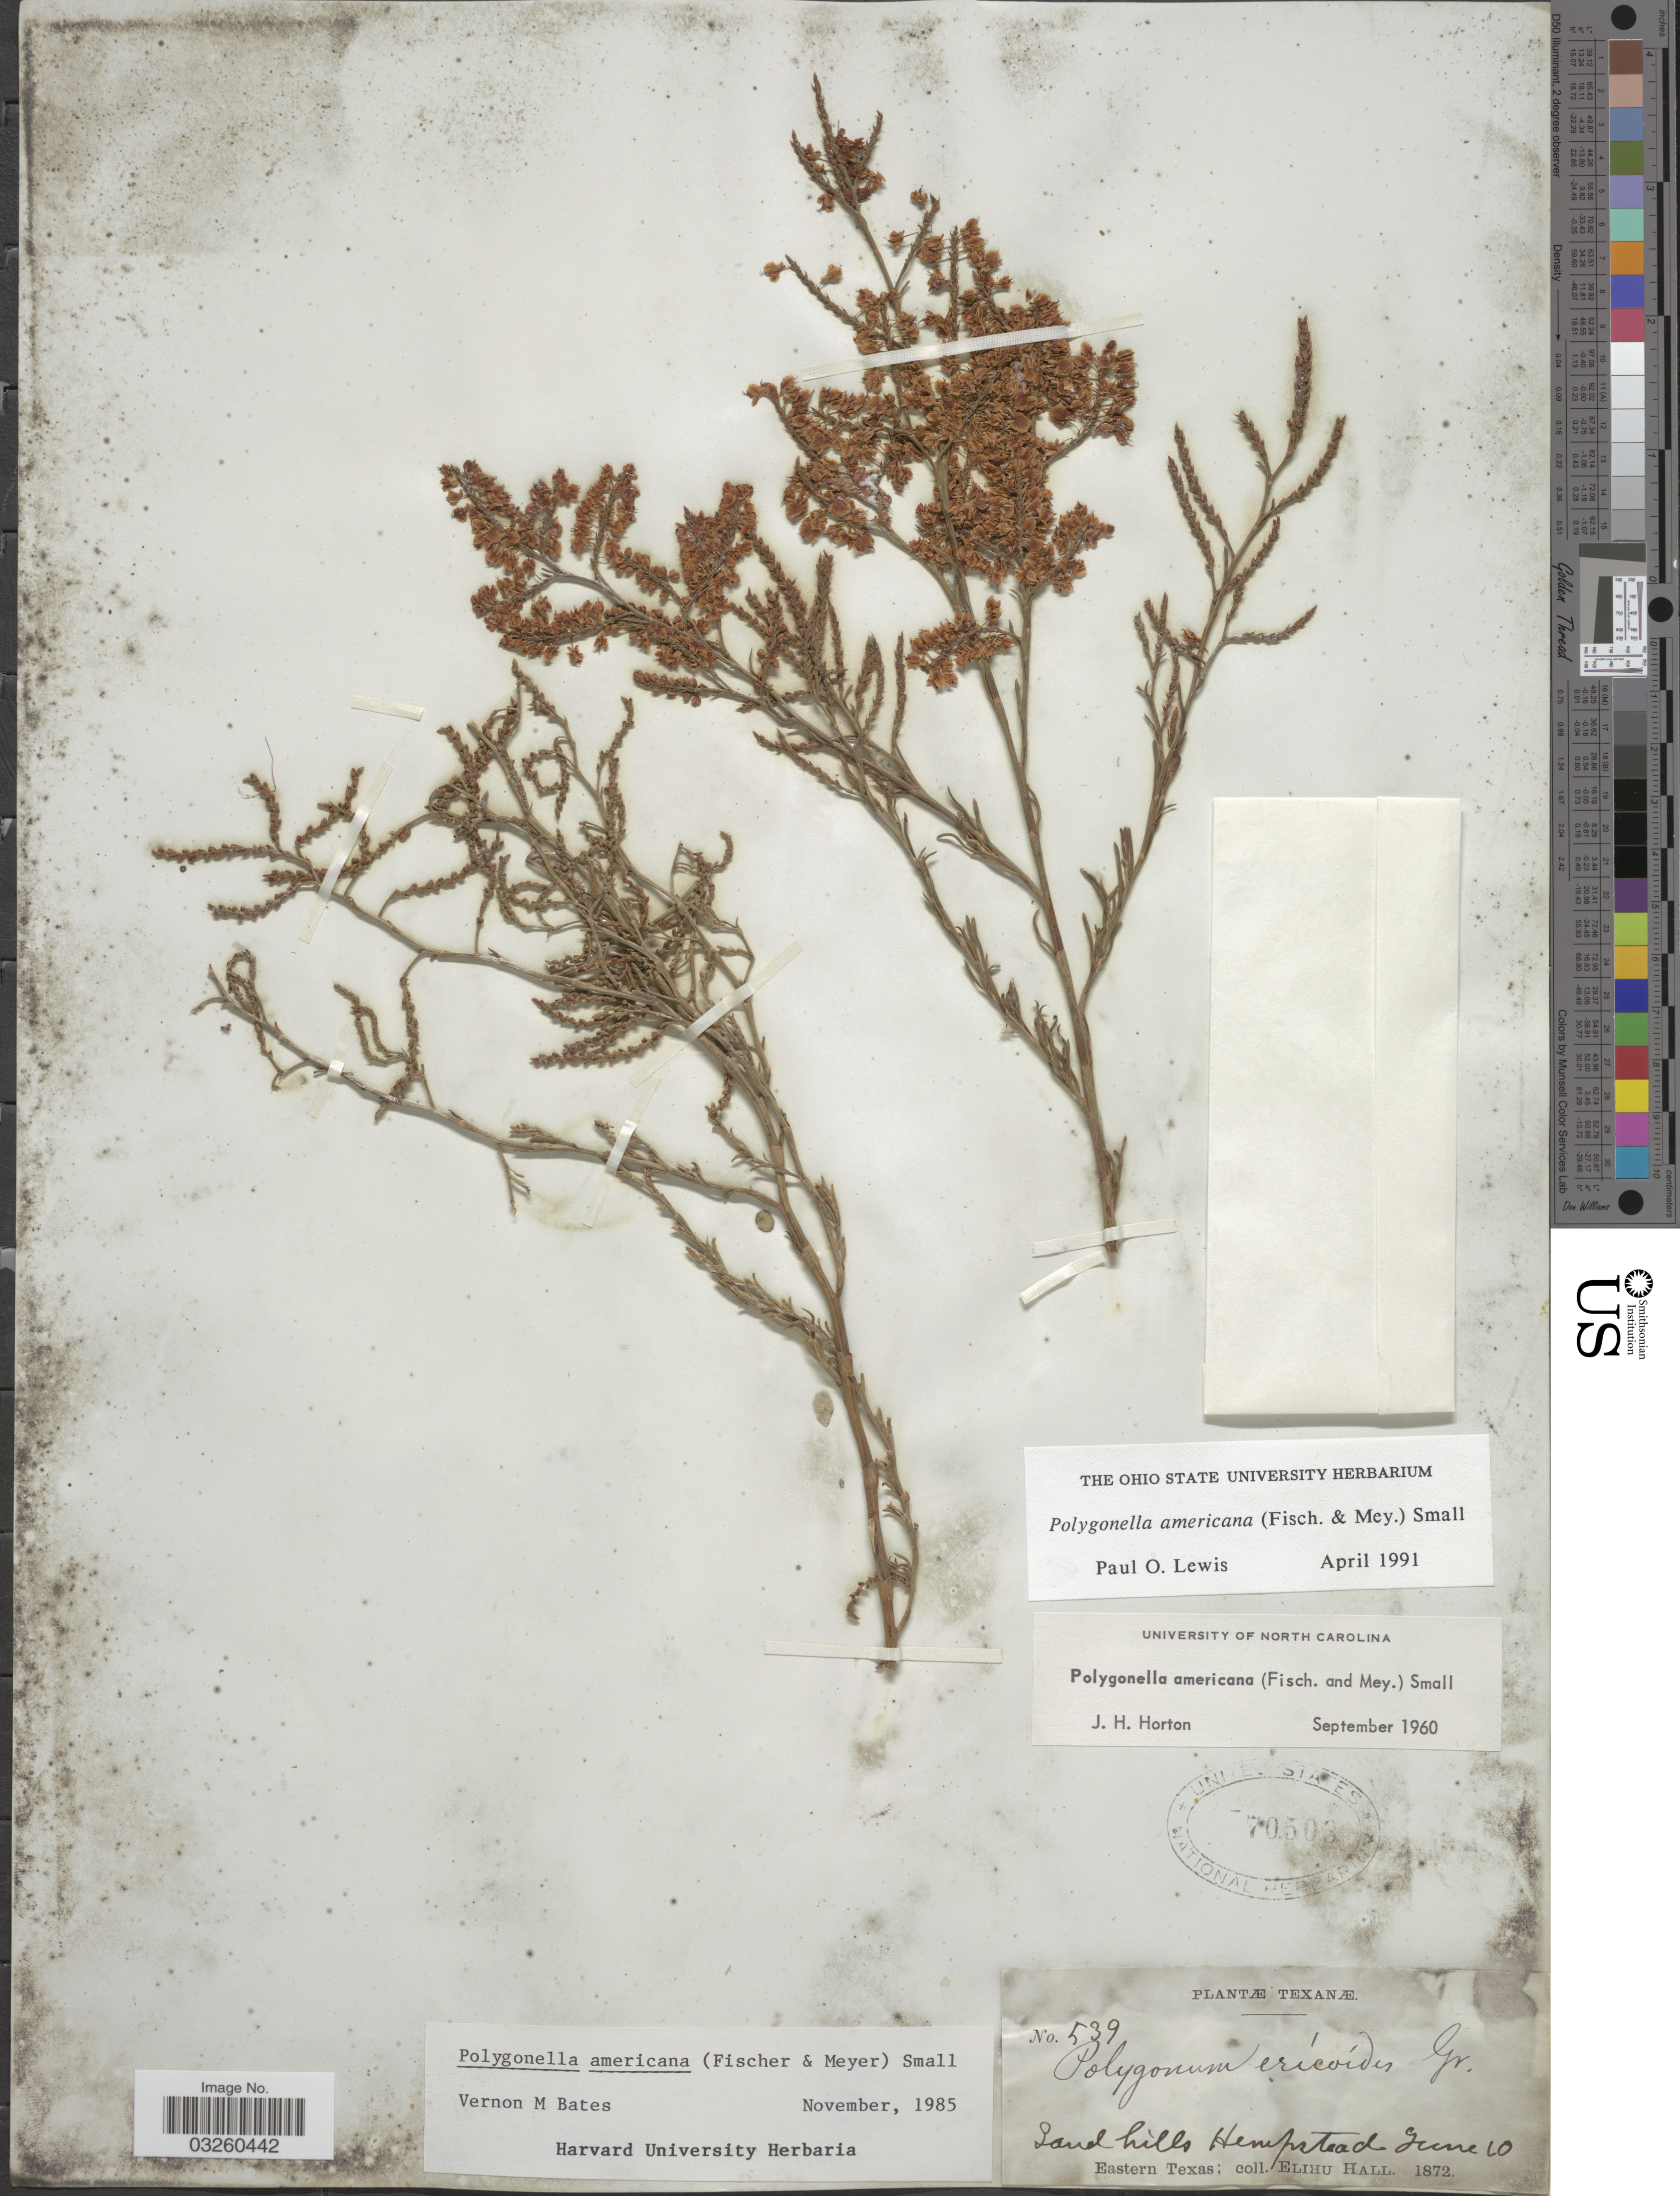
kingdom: Plantae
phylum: Tracheophyta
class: Magnoliopsida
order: Caryophyllales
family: Polygonaceae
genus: Polygonella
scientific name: Polygonella americana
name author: (Fisch. & C.A. Mey.) Small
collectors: E. Hall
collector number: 539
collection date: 1872-06-10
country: United States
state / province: Texas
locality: Sand hills Hempstead. Eastern Texas.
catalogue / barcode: US 70503